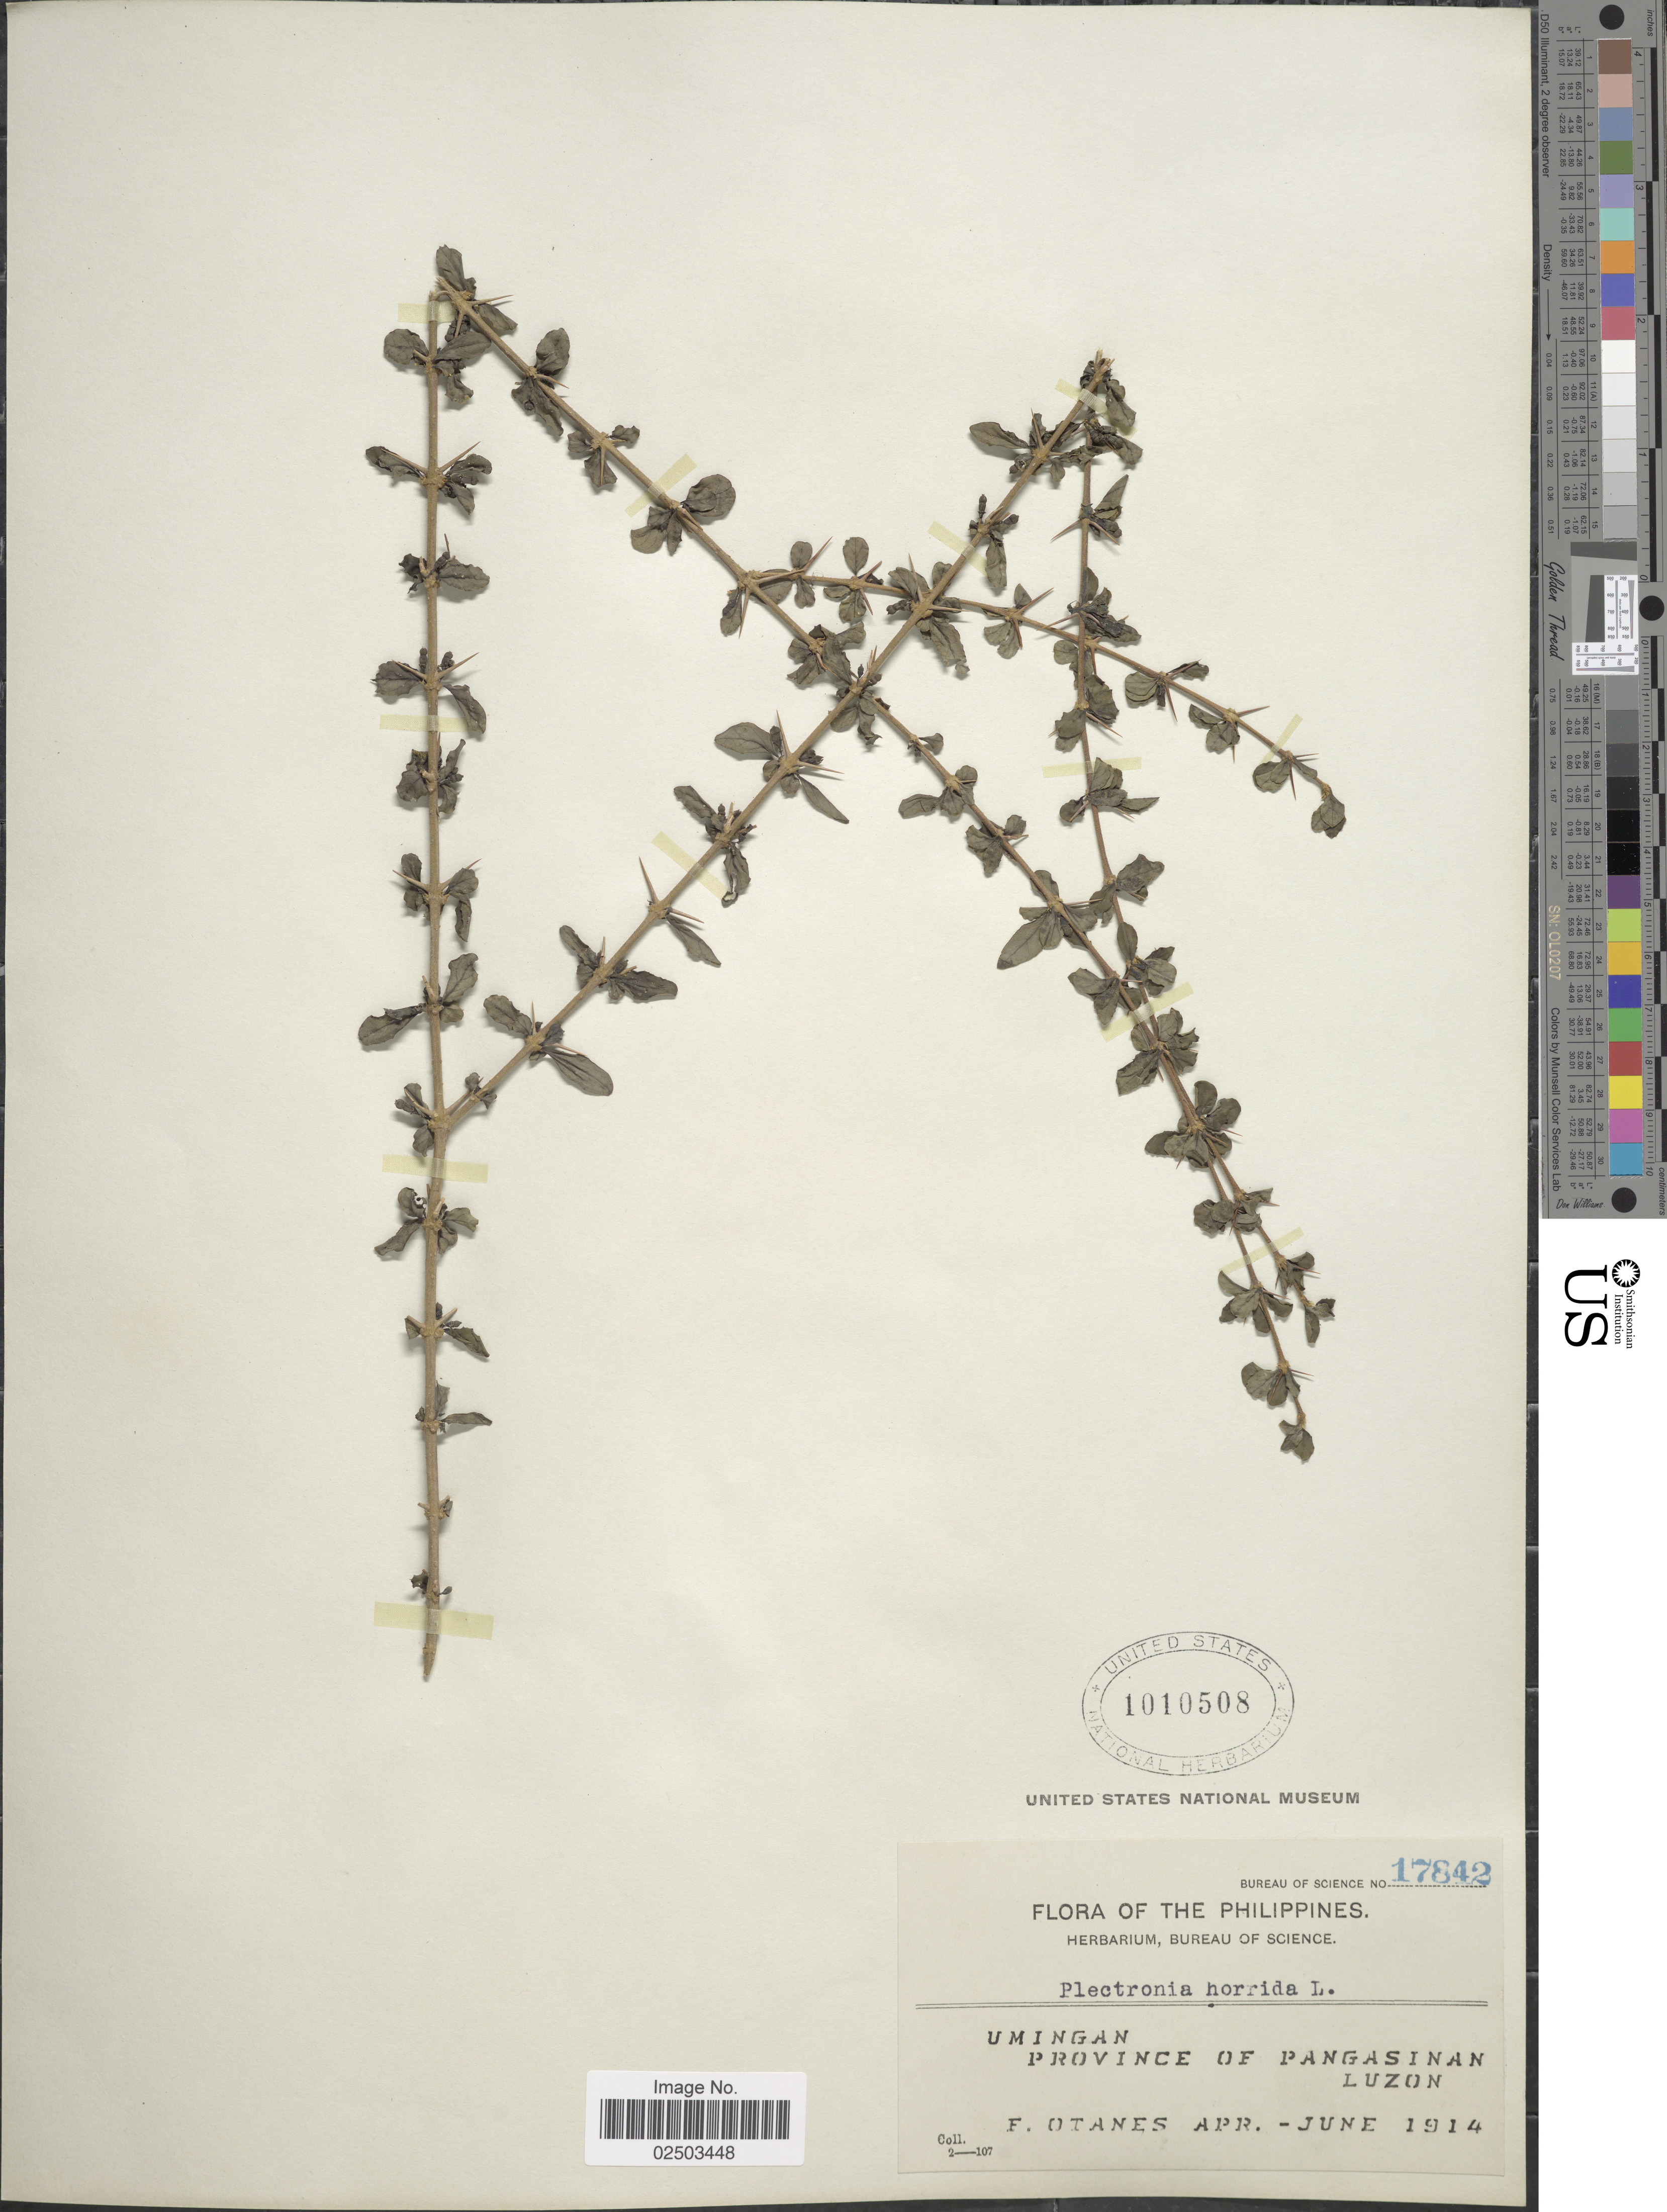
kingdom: Plantae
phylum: Tracheophyta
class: Magnoliopsida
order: Gentianales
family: Rubiaceae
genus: Canthium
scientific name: Canthium horridum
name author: Blume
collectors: F. Q. Otanes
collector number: Bureau of Science 17842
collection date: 1914-04/1914-06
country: Philippines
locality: Umingan, Province of Pangasinan, Luzon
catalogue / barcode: US 1010508